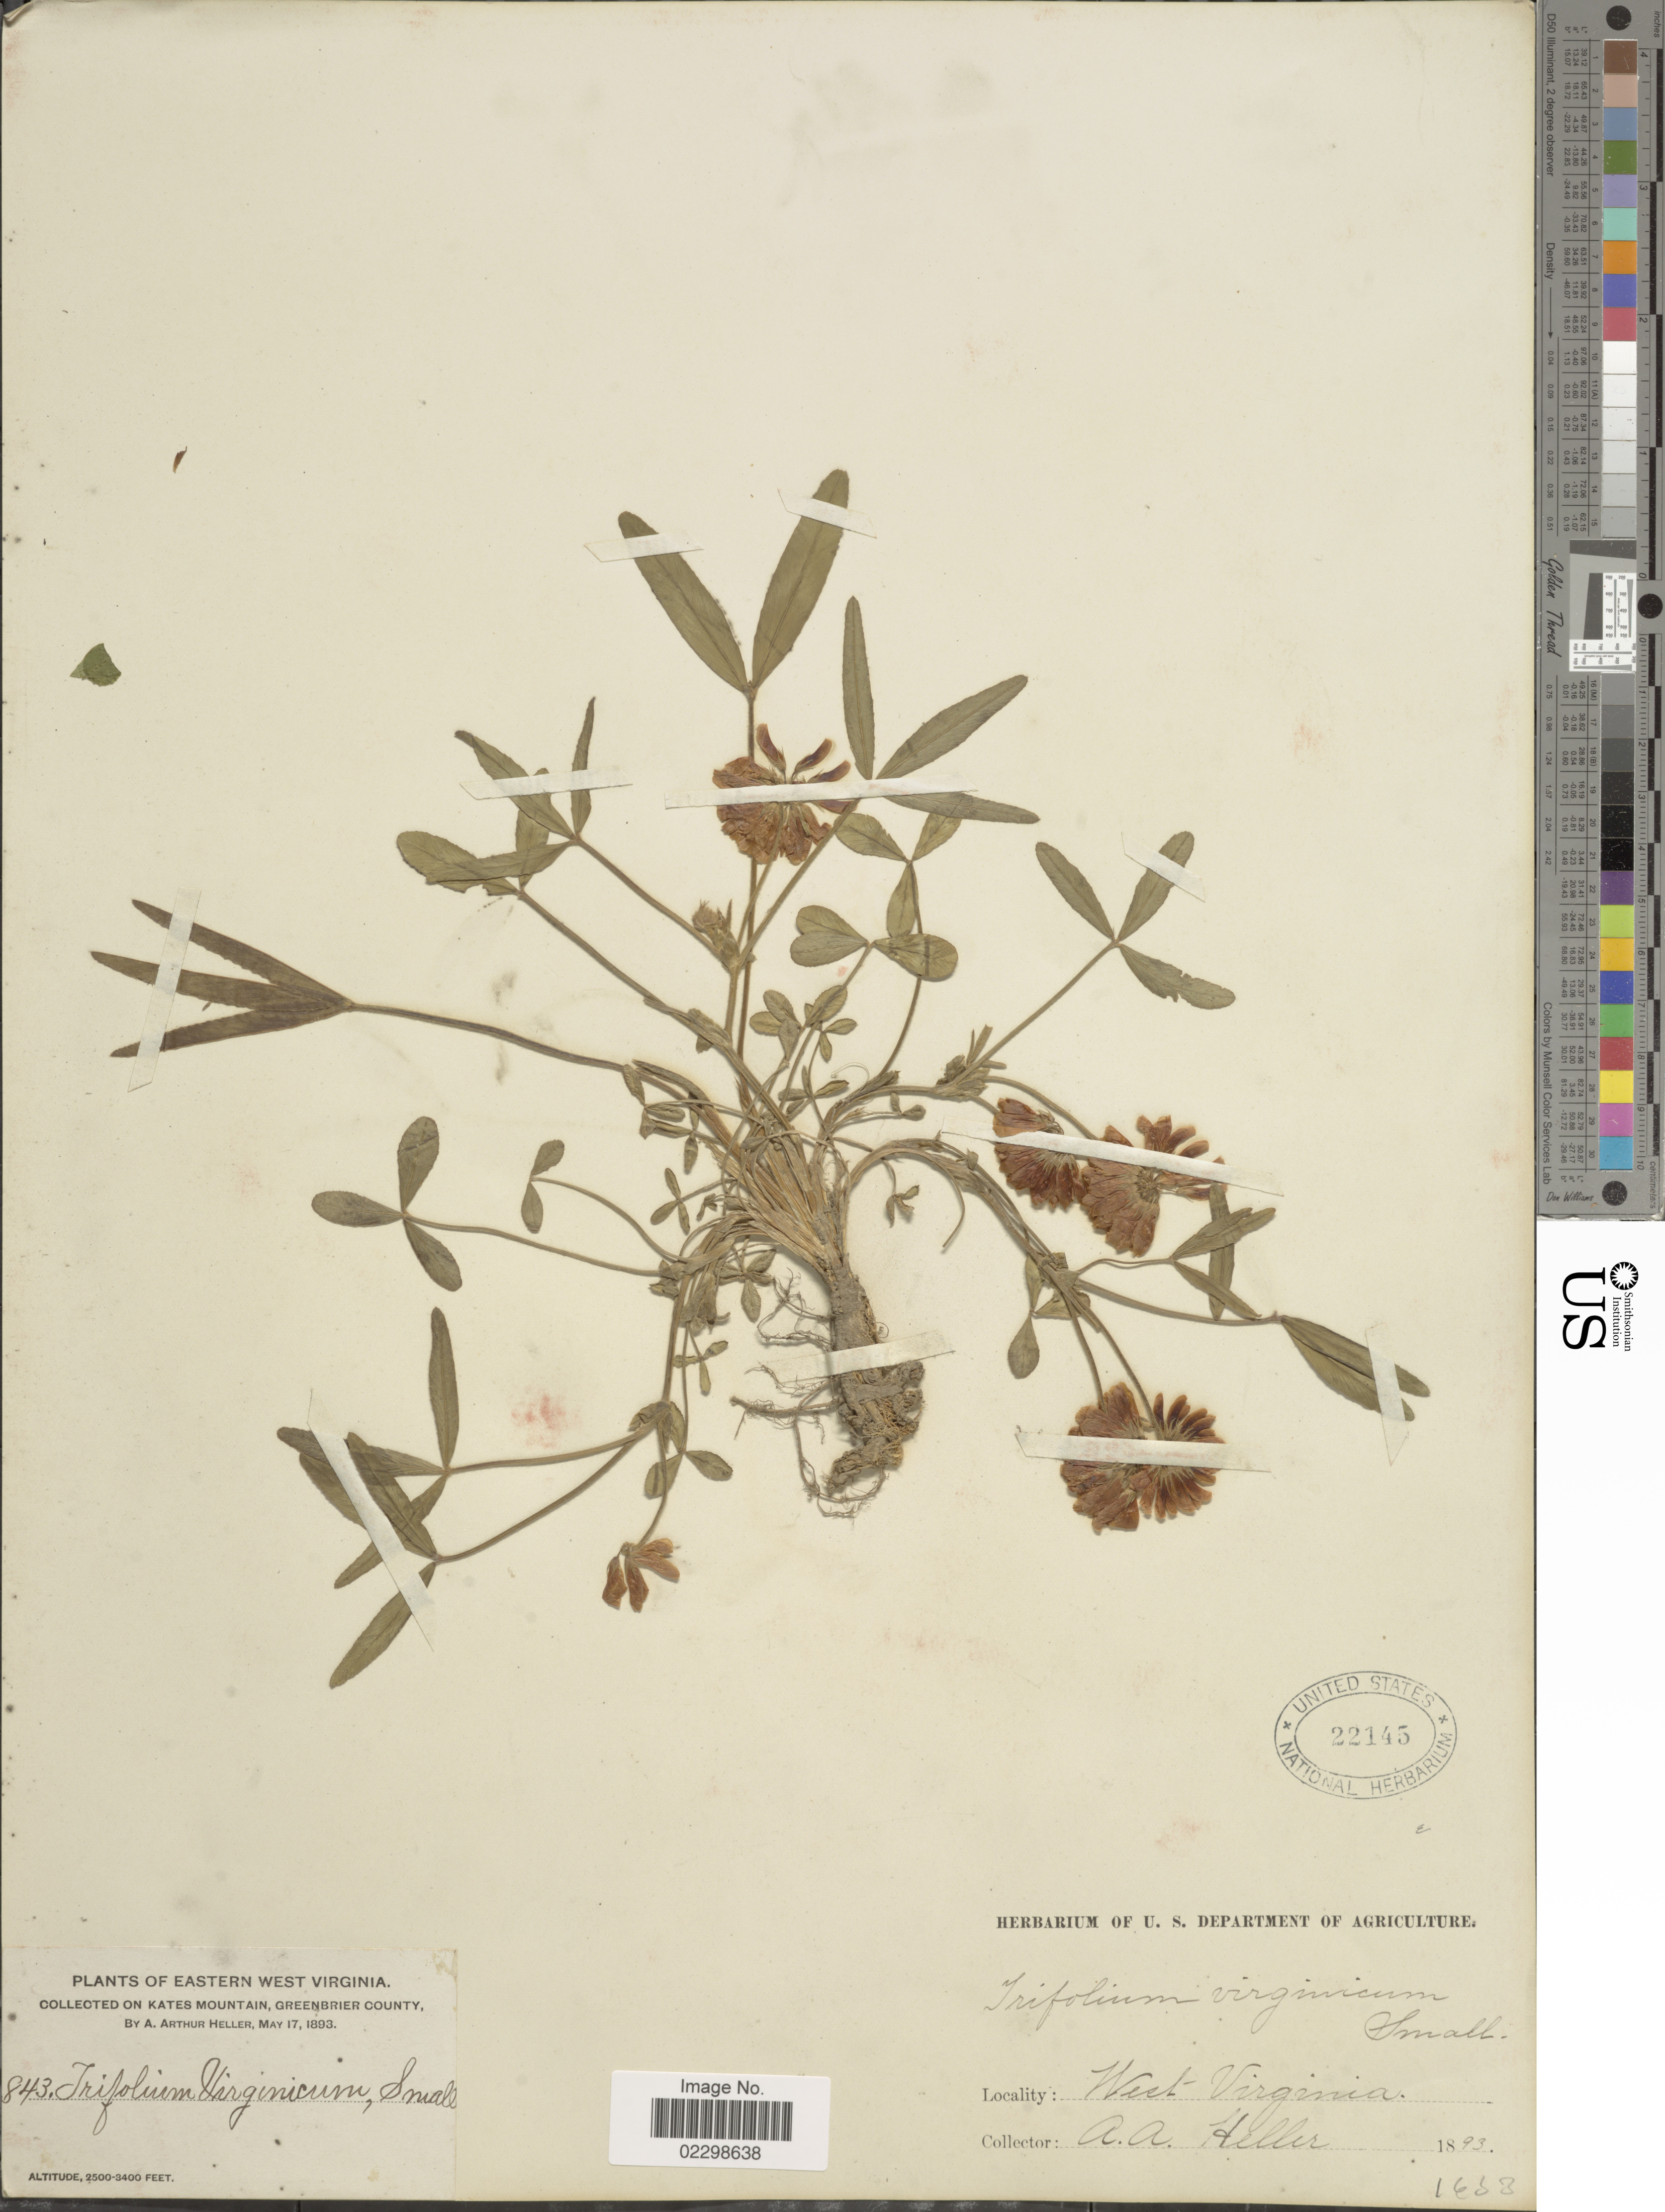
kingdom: Plantae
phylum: Tracheophyta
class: Magnoliopsida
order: Fabales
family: Fabaceae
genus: Trifolium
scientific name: Trifolium virginicum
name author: Small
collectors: A. A. Heller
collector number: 843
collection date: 1893-05-17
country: United States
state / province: West Virginia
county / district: Greenbrier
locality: Eastern West Virginia, Kates Mountain, Greenbrier County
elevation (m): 762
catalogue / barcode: US 22145